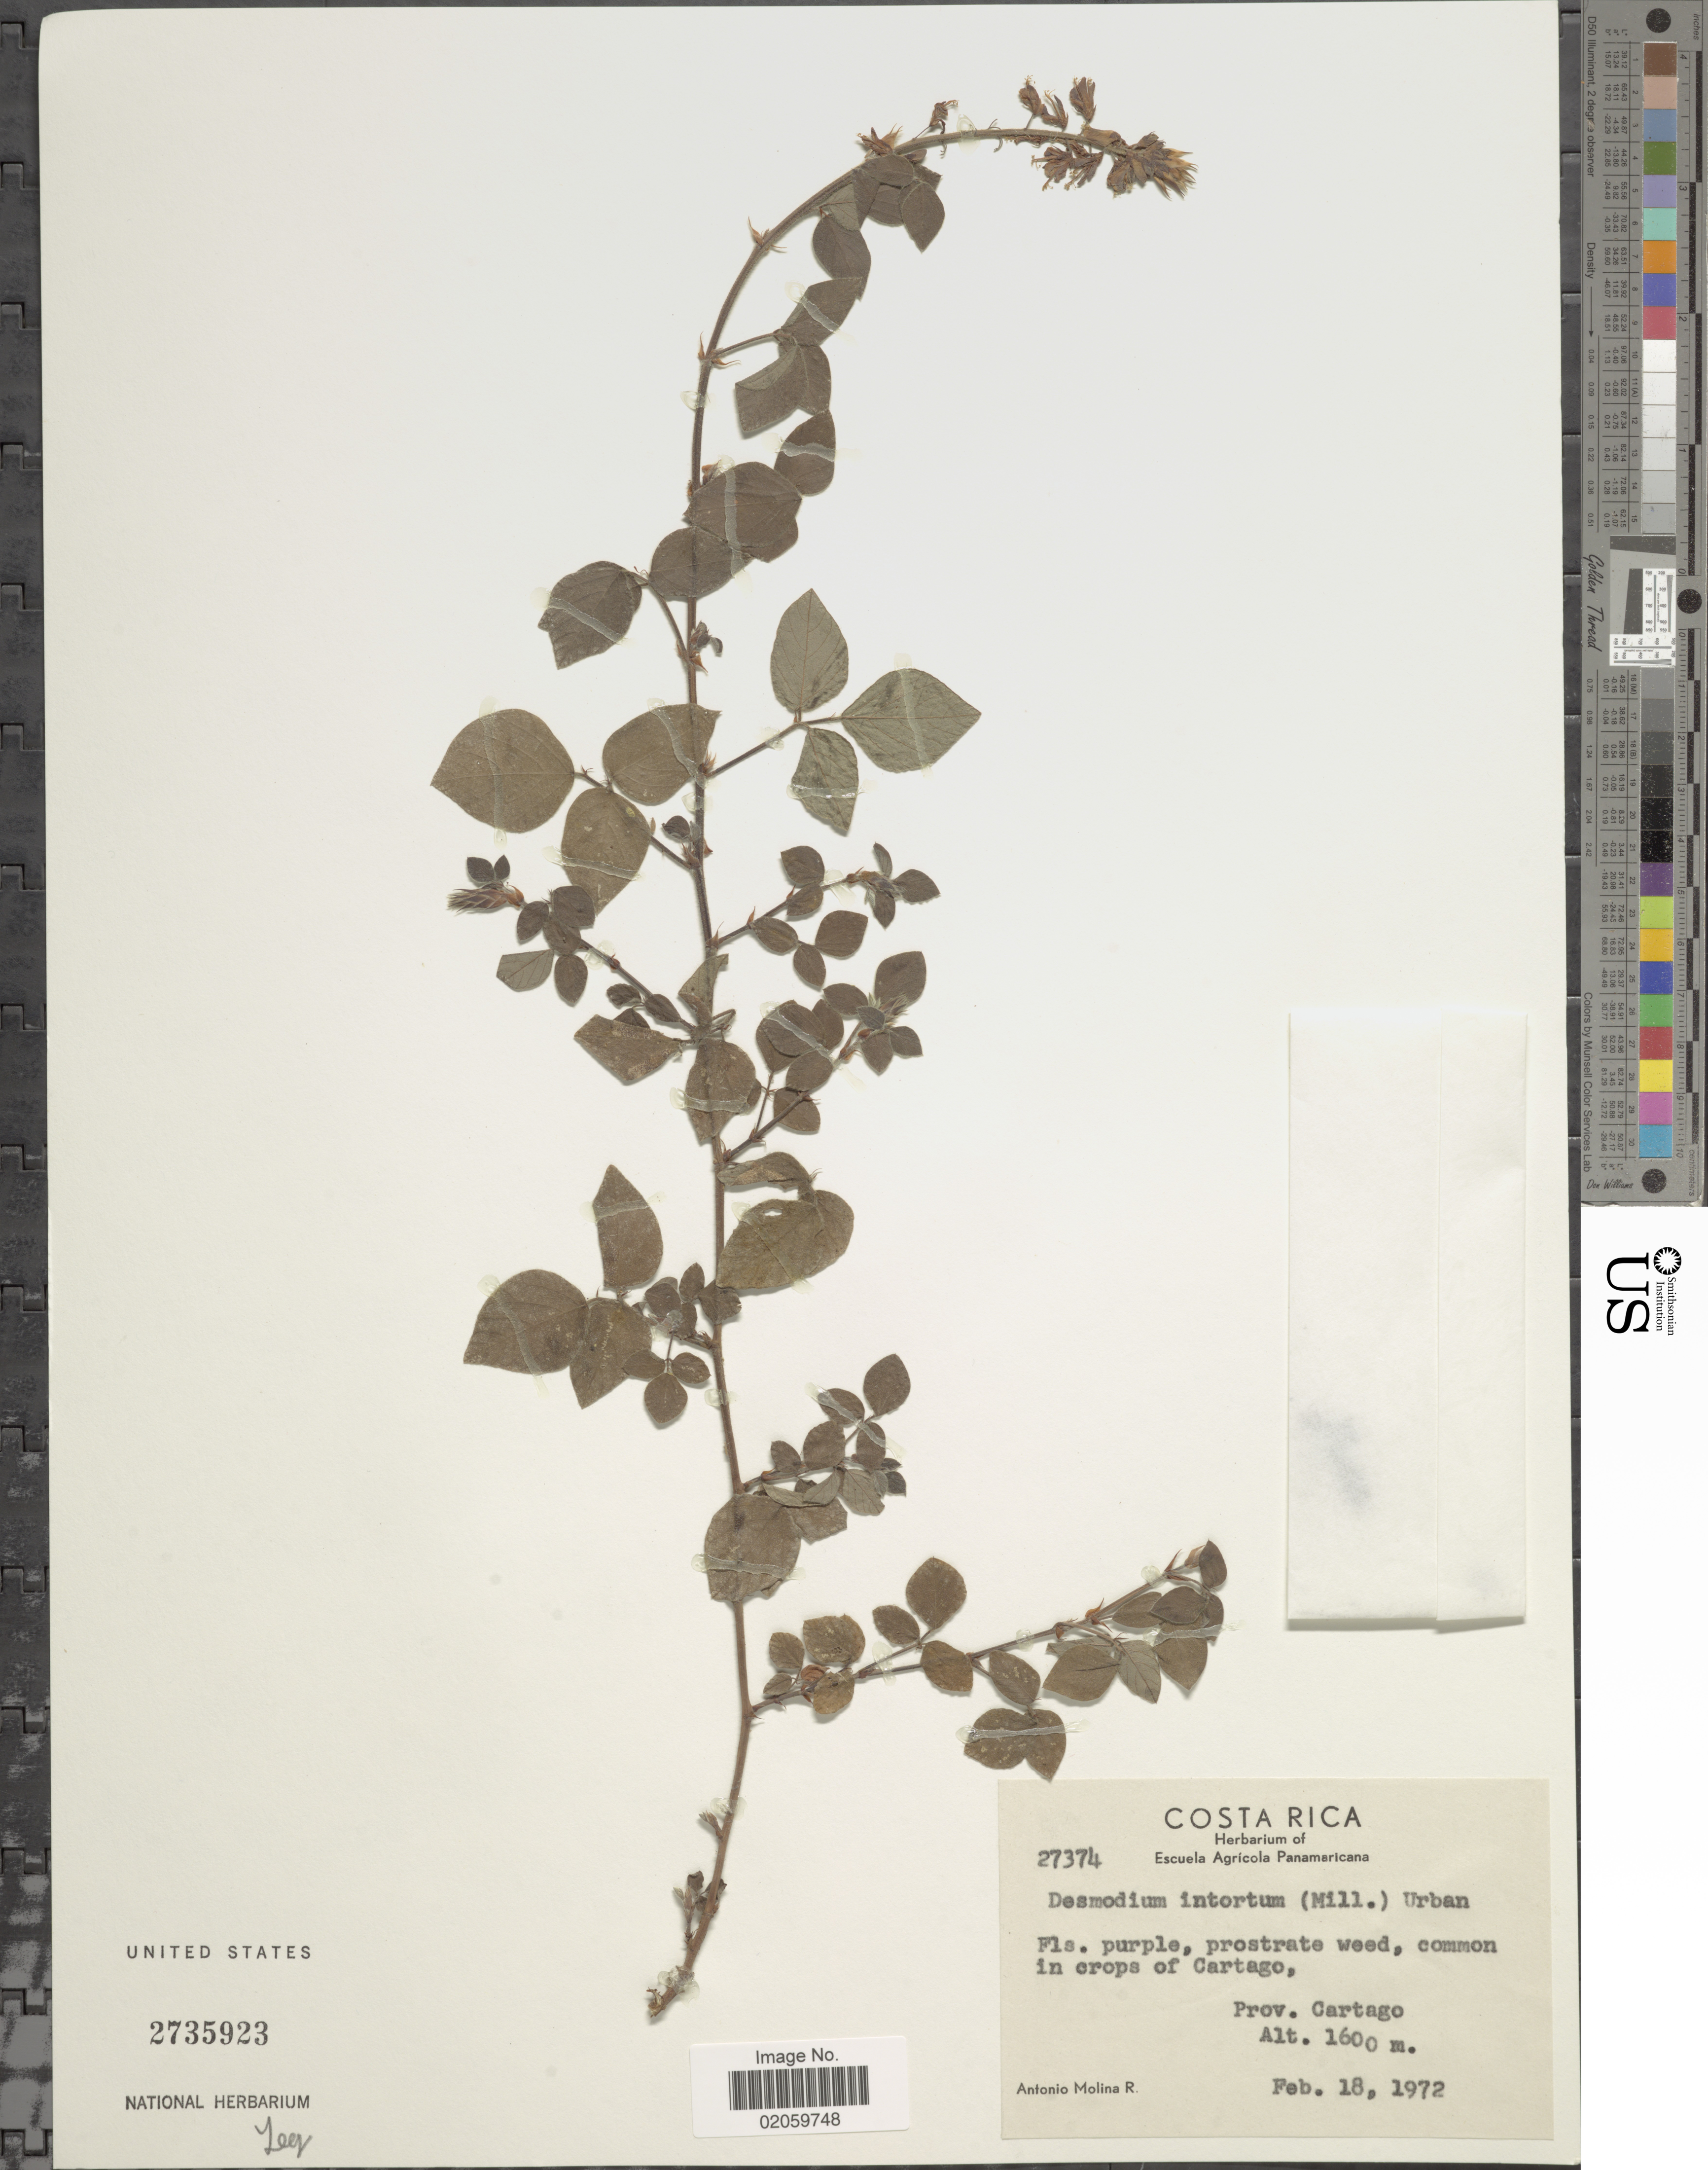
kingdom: Plantae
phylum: Tracheophyta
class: Magnoliopsida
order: Fabales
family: Fabaceae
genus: Desmodium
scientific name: Desmodium intortum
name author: (Mill.) Urb.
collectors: A. Molina R.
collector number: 27374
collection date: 1972-02-18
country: Costa Rica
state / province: Cartago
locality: In crops of Cartago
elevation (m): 1600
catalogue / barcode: US 2735923